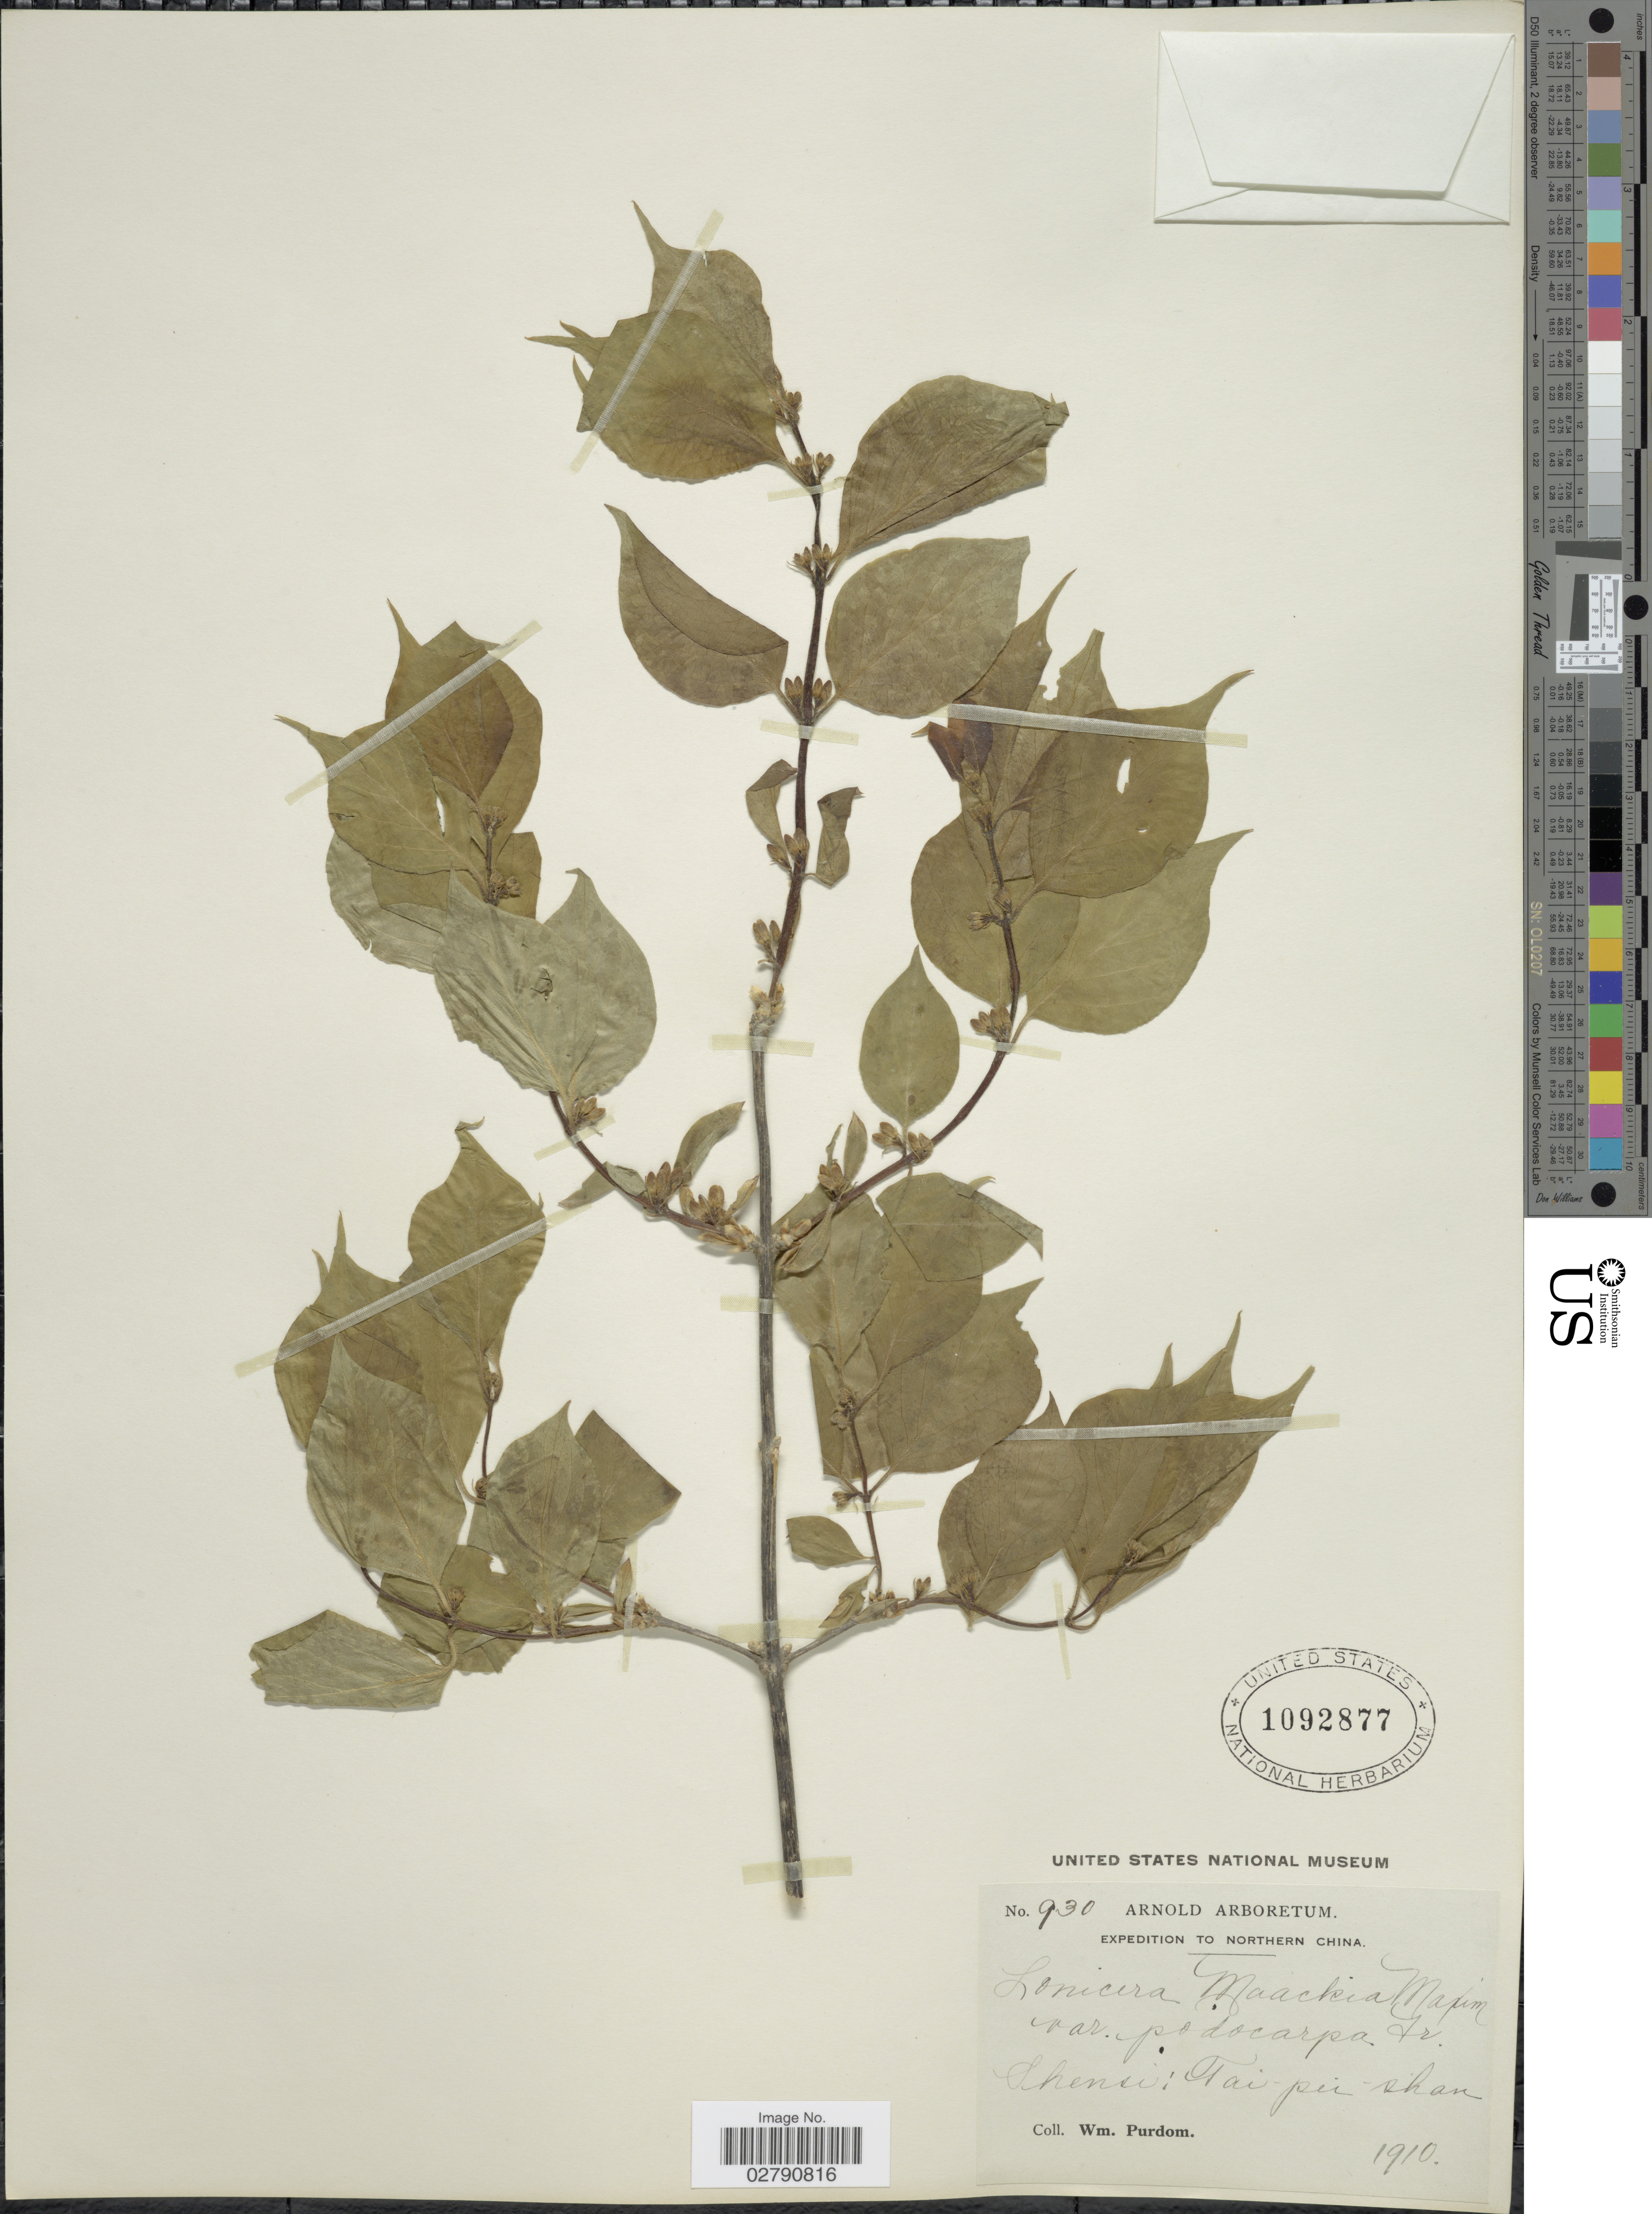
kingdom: Plantae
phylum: Tracheophyta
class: Magnoliopsida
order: Dipsacales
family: Caprifoliaceae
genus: Lonicera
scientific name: Lonicera maackii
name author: (Rupr.) Maxim.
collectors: W. Purdom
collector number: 930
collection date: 1910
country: China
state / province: Shaanxi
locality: Northern China. Shensi: Tai-pei-shan.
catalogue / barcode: US 1092877